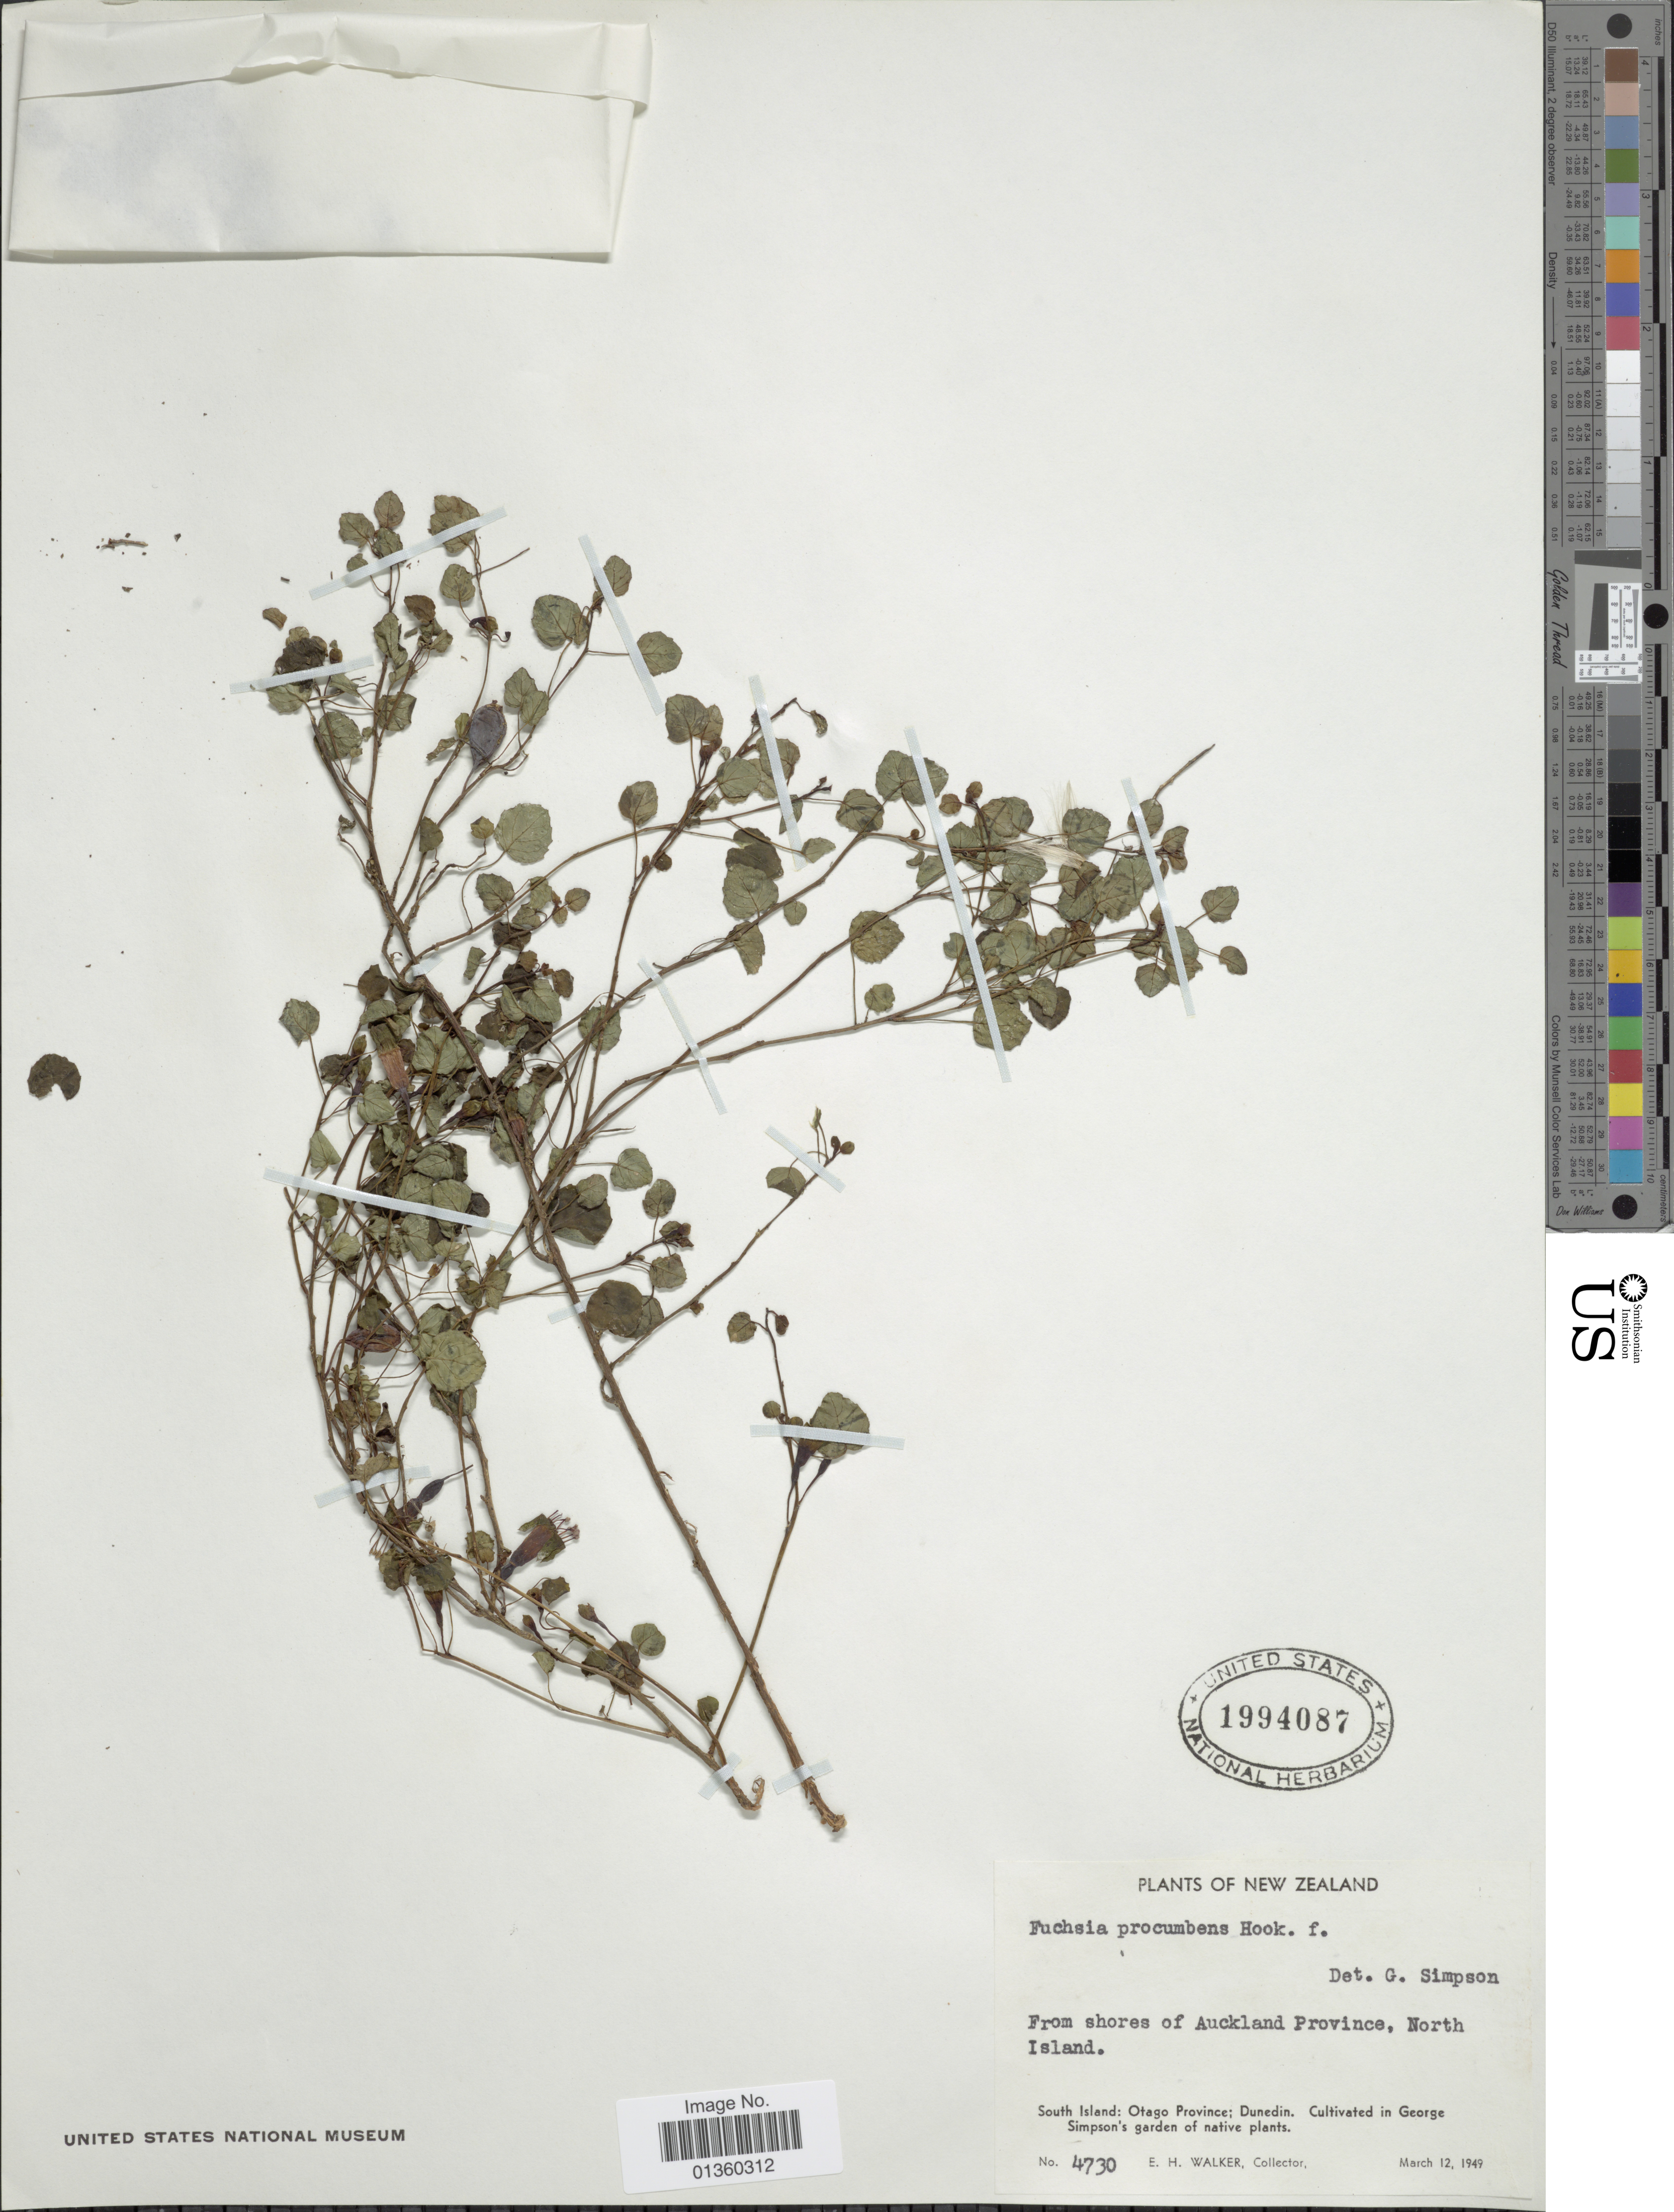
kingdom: Plantae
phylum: Tracheophyta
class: Magnoliopsida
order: Myrtales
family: Onagraceae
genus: Fuchsia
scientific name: Fuchsia procumbens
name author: R. Cunn. ex A. Cunn.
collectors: E. H. Walker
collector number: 4730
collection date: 1949-03-12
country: New Zealand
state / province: Otago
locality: South Island: Cultivated in George Simpson's garden of native plants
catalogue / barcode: US 1994087